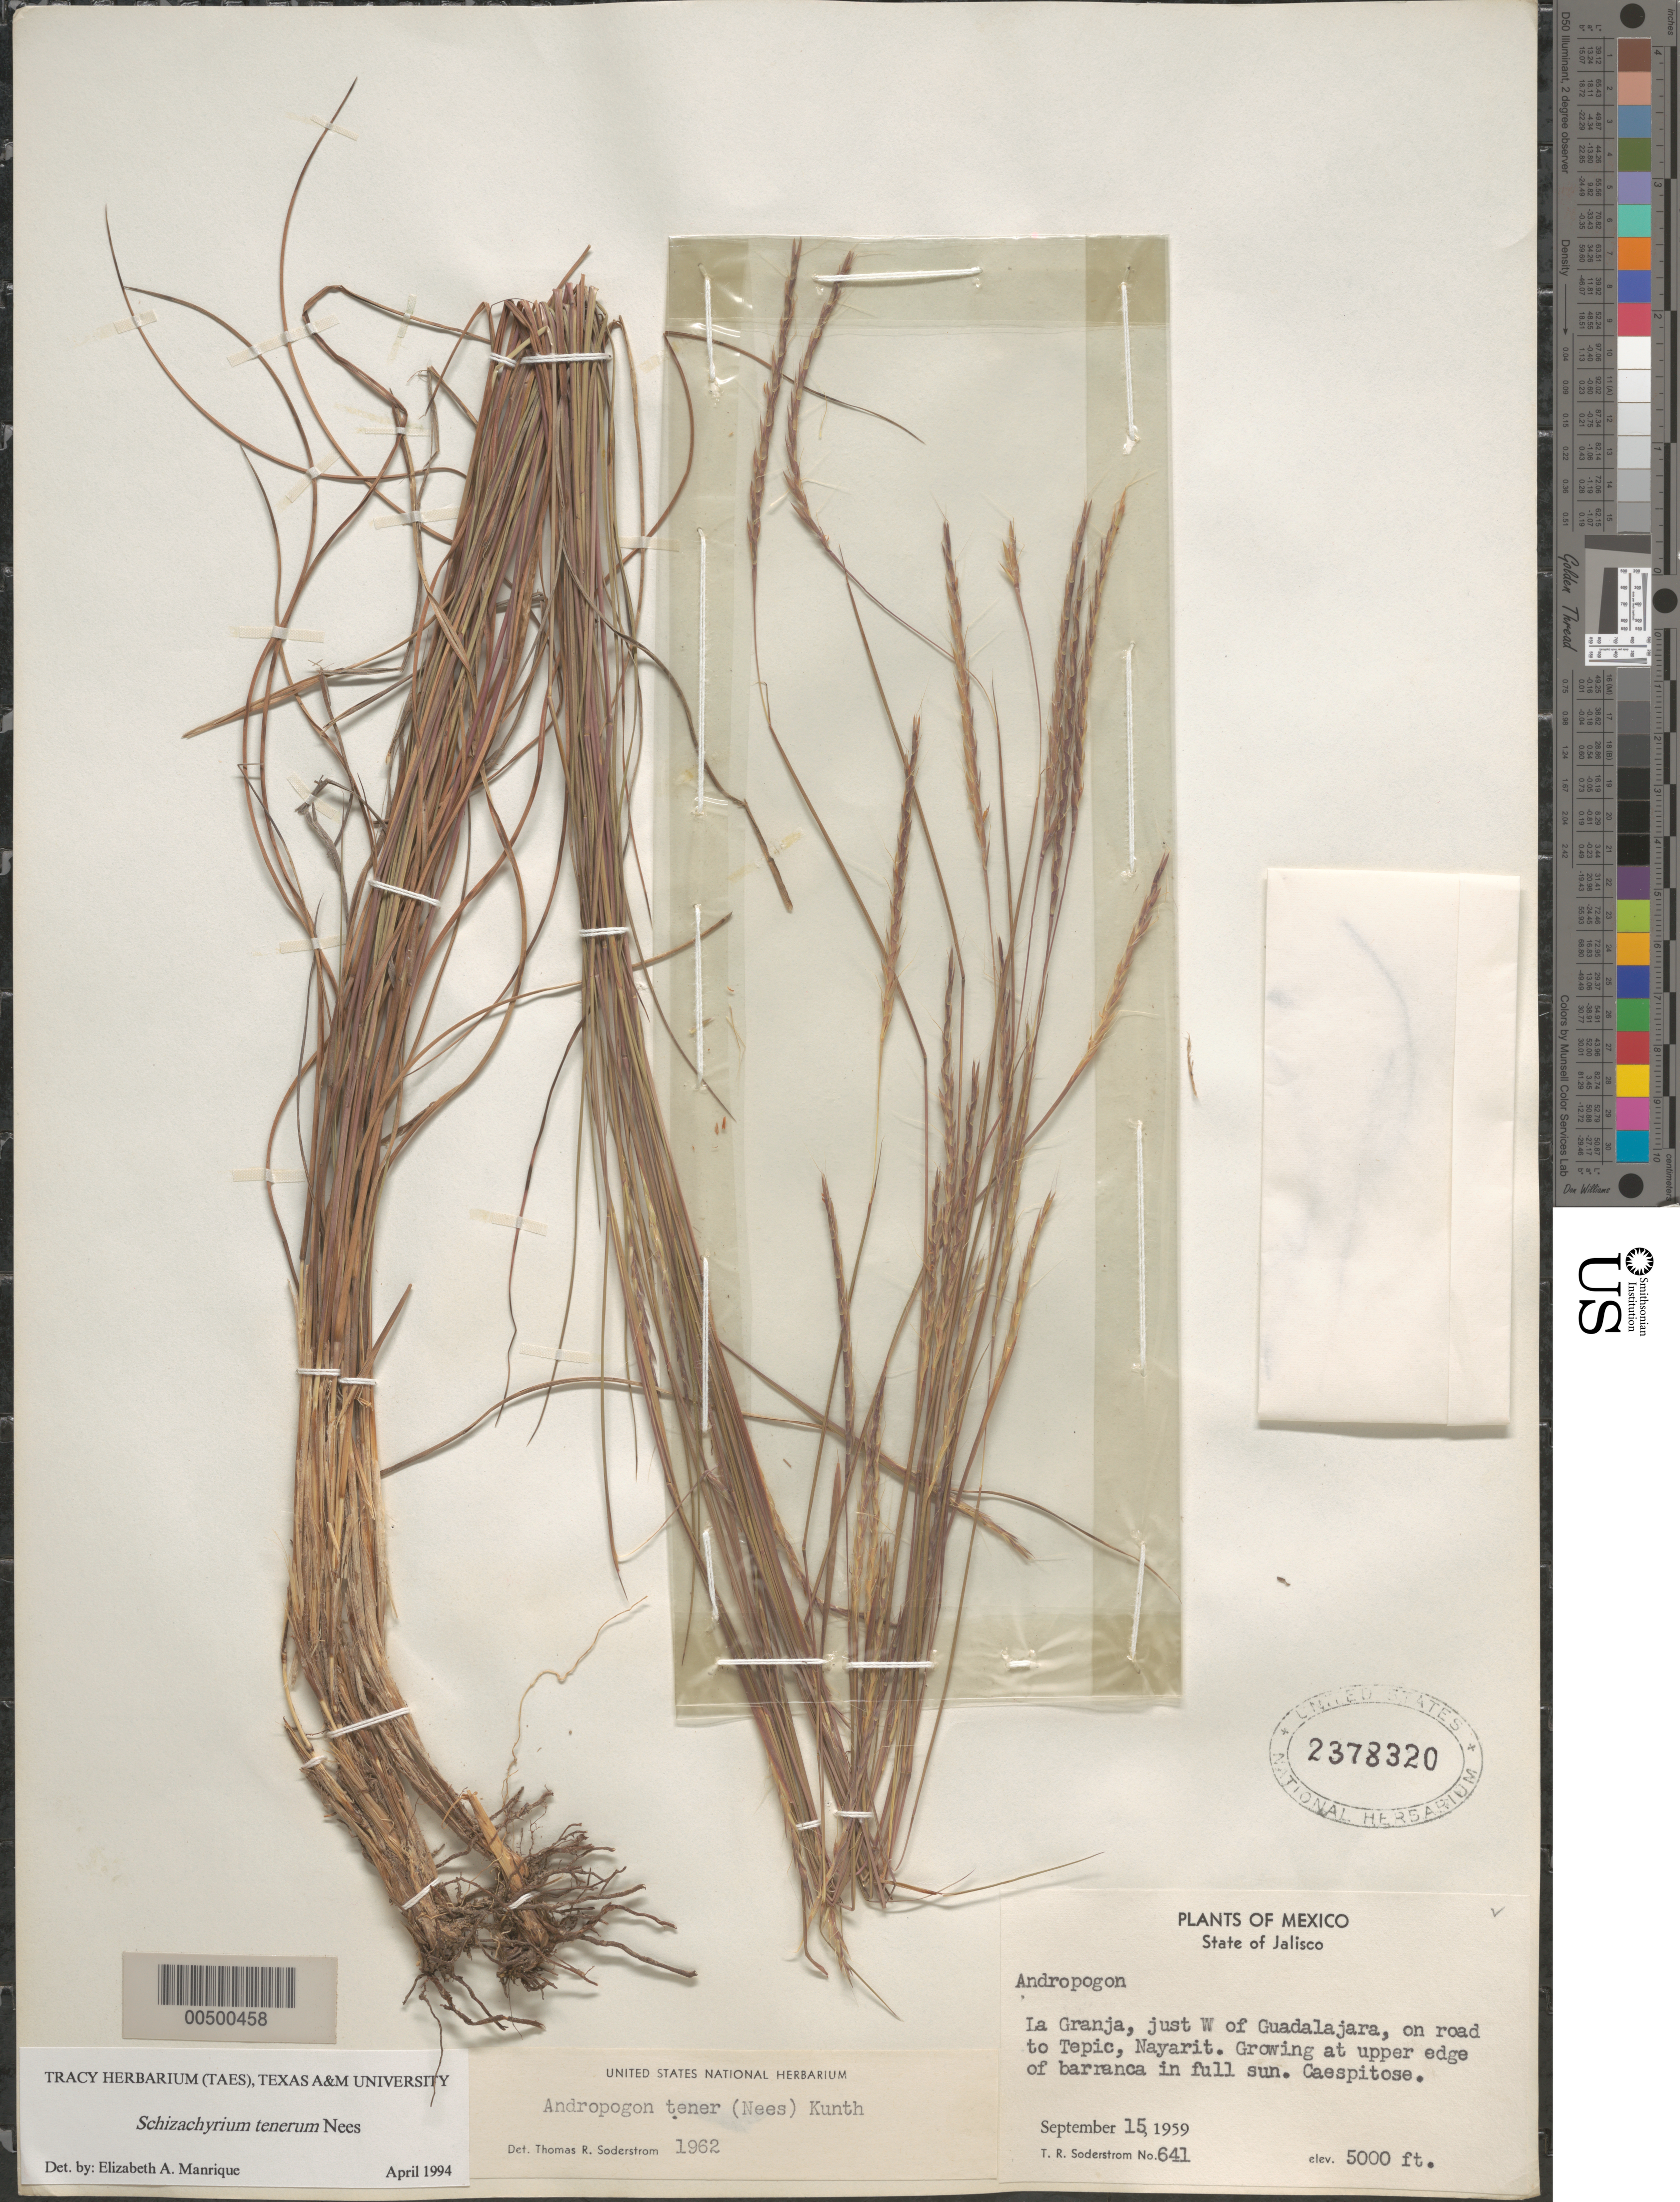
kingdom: Plantae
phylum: Tracheophyta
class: Liliopsida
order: Poales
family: Poaceae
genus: Schizachyrium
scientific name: Schizachyrium tenerum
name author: Nees in Mart.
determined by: Manrique, E. A.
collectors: T. R. Soderstrom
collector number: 641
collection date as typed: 15 Sep 1959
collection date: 1959-09-15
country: Mexico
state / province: Jalisco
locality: La Granja, just W of Guadalajara, on rd to Tepic, Nayarit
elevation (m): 1524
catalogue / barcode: US 2378320